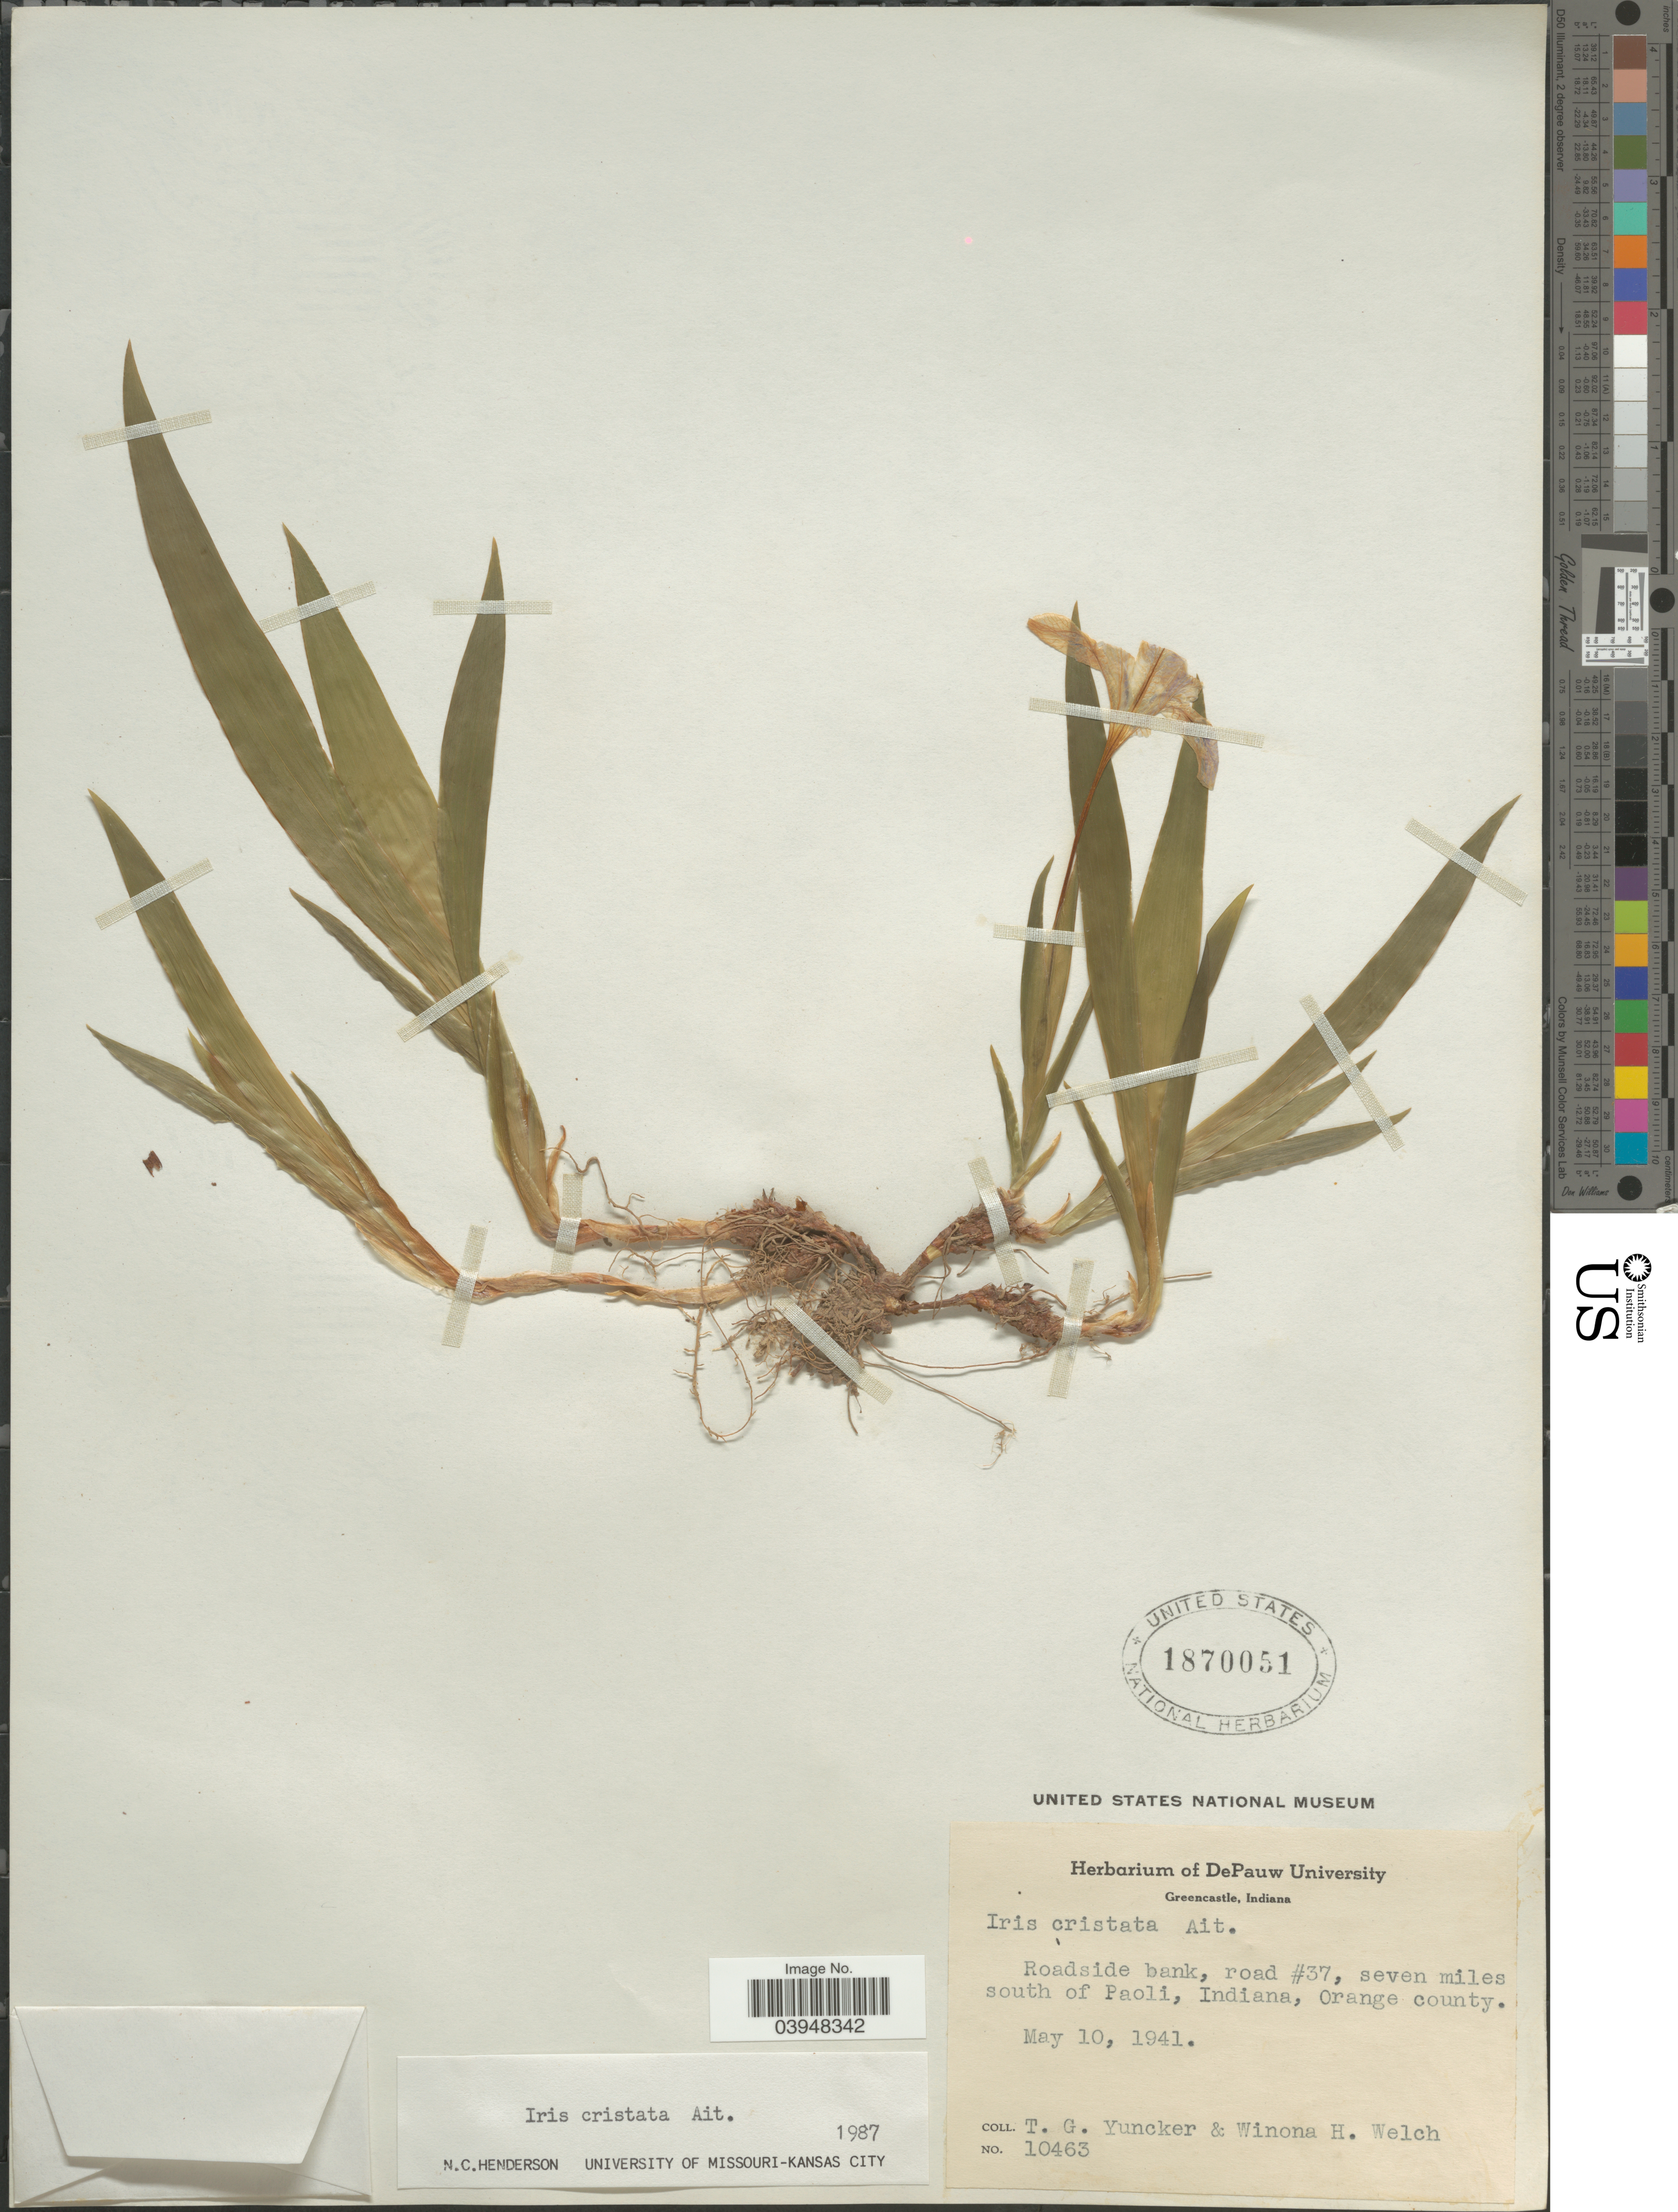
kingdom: Plantae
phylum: Tracheophyta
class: Liliopsida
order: Asparagales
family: Iridaceae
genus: Iris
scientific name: Iris cristata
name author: Aiton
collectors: T. G. Yuncker & W. H. Welch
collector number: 10463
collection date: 1941-05-10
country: United States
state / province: Indiana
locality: Roadside bank, #37, seven miles south of Paoli, Orange County.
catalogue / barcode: US 1870051